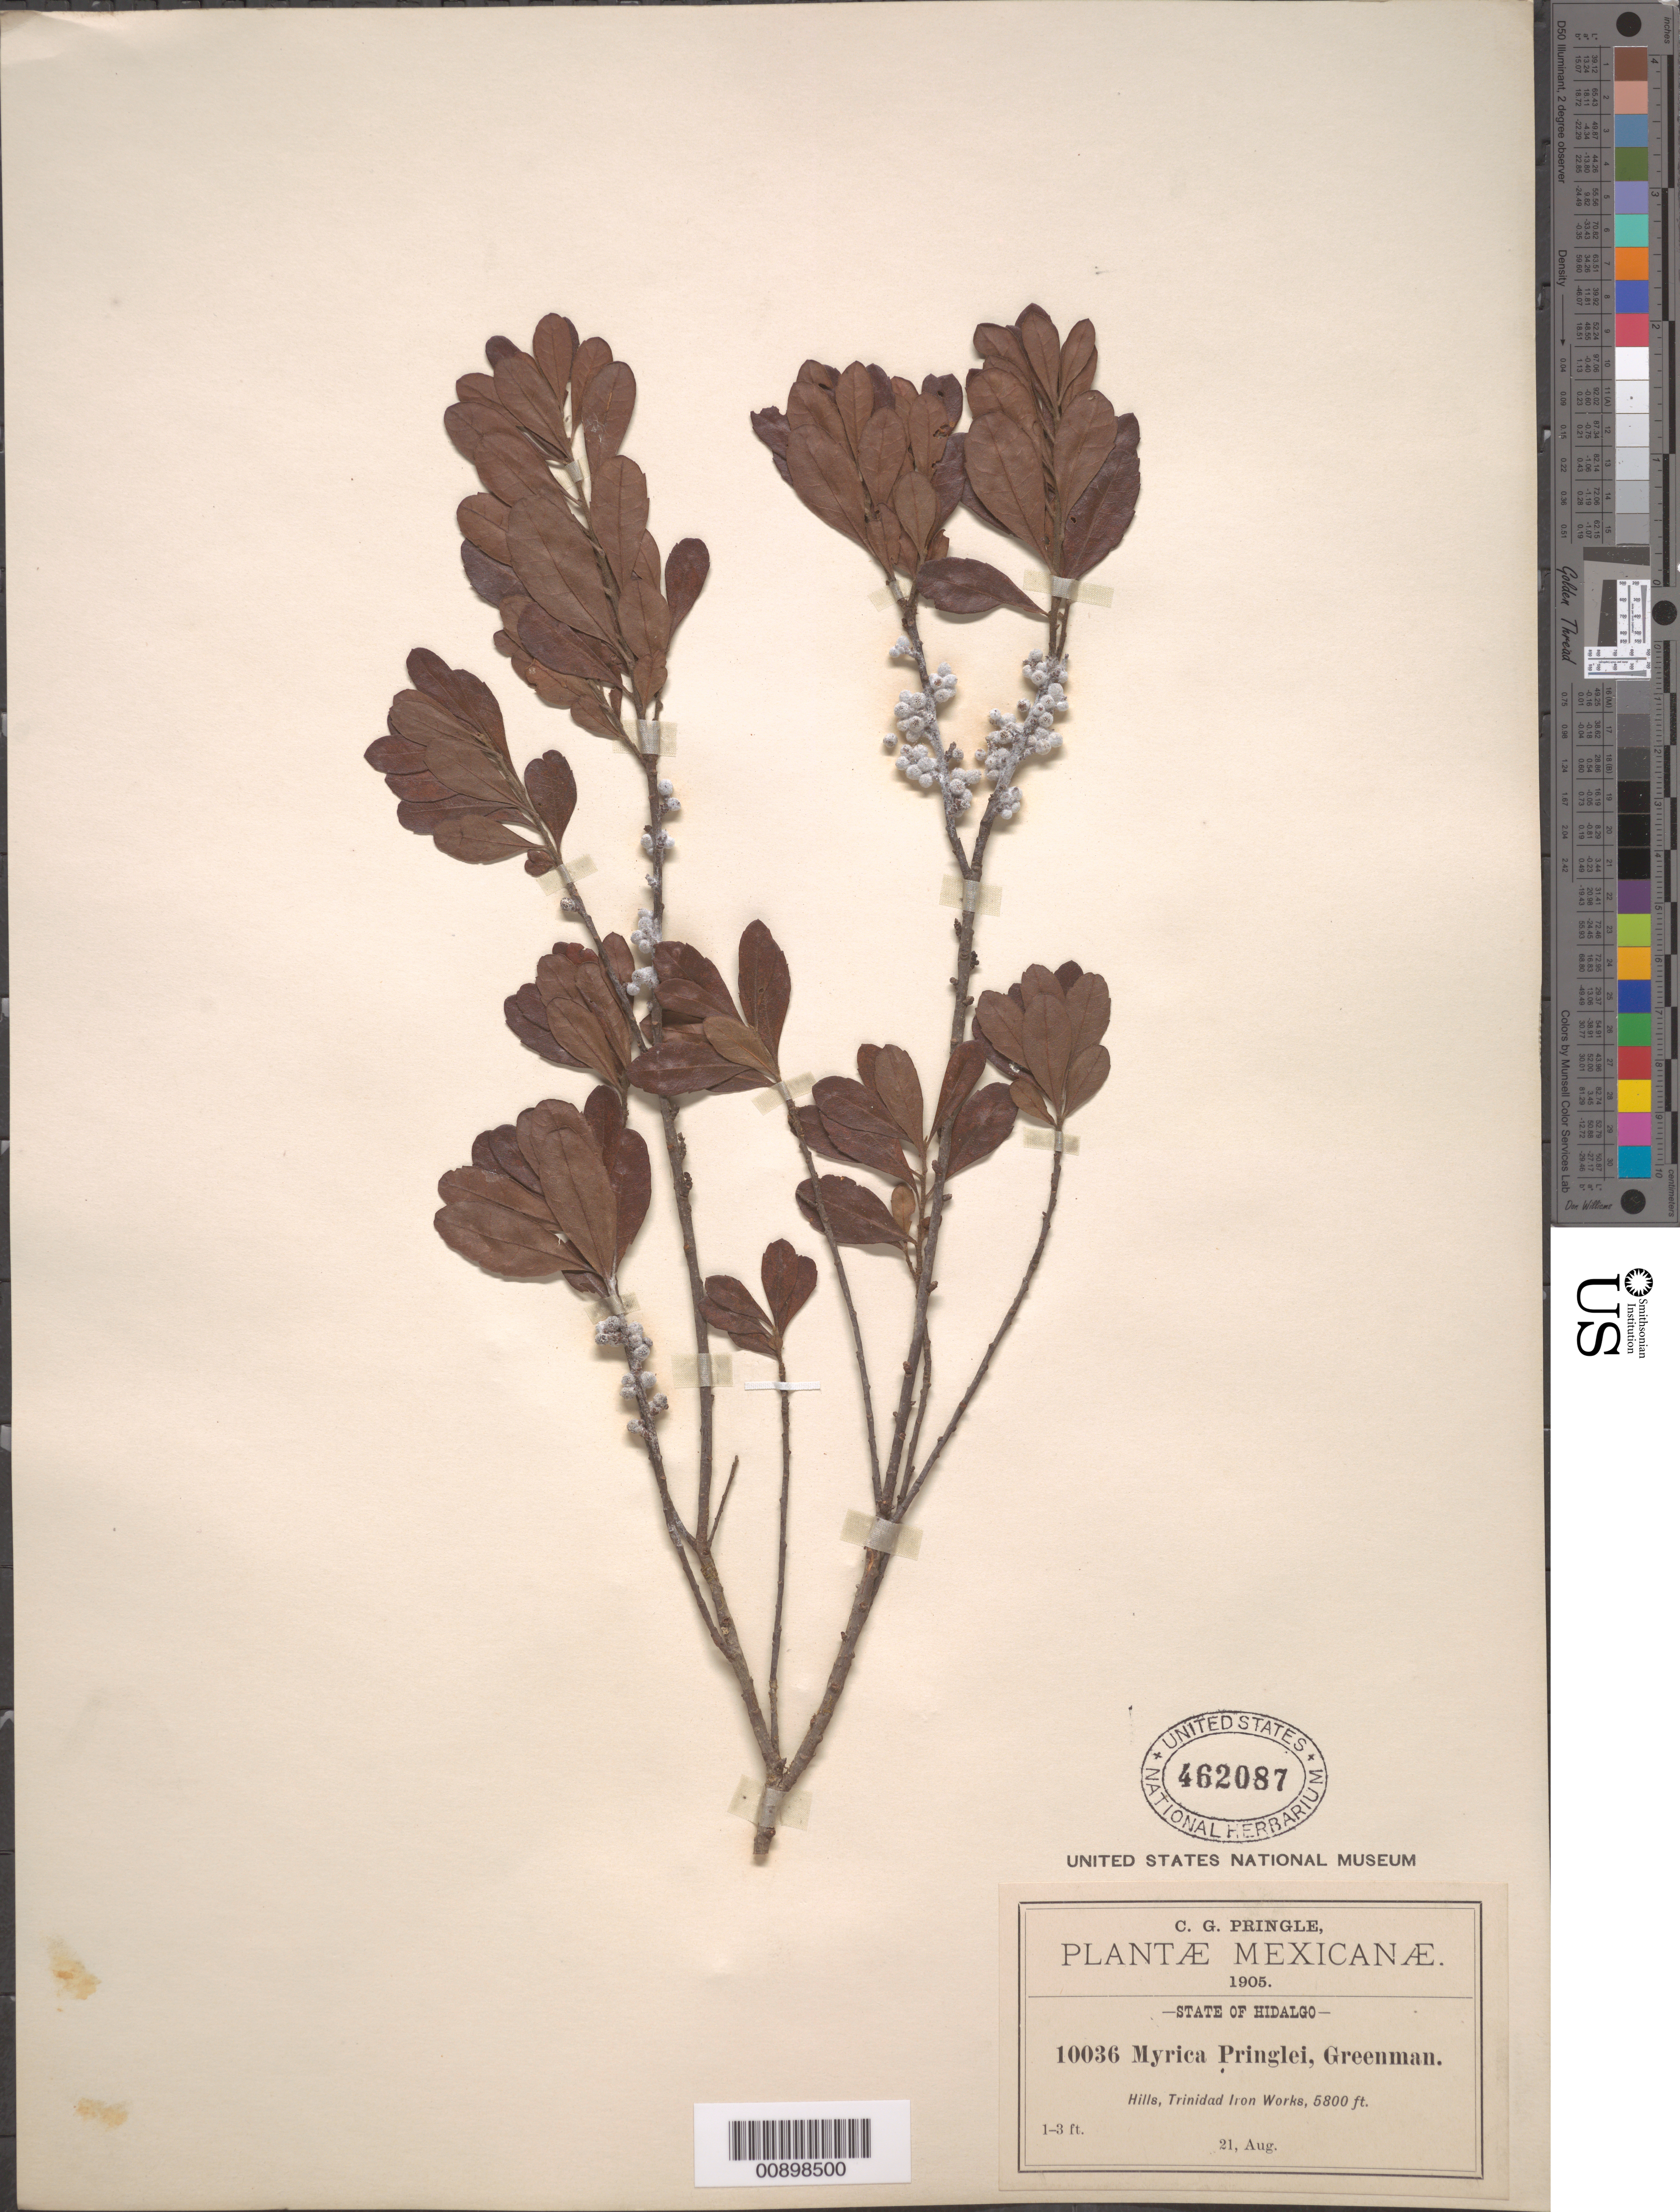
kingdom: Plantae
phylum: Tracheophyta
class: Magnoliopsida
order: Fagales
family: Myricaceae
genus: Morella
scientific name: Morella pringlei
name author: (Greenm.) Wilbur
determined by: Strong, M. T., (US), Smithsonian Institution - National Museum of Natural History (UNITED STATES)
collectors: C. G. Pringle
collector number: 10036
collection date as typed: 21 Aug 1905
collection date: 1905-08-21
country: Mexico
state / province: Hidalgo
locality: Trinidad iron Works, State of Hidalgo.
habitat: Hills.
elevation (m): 1768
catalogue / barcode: US 462087